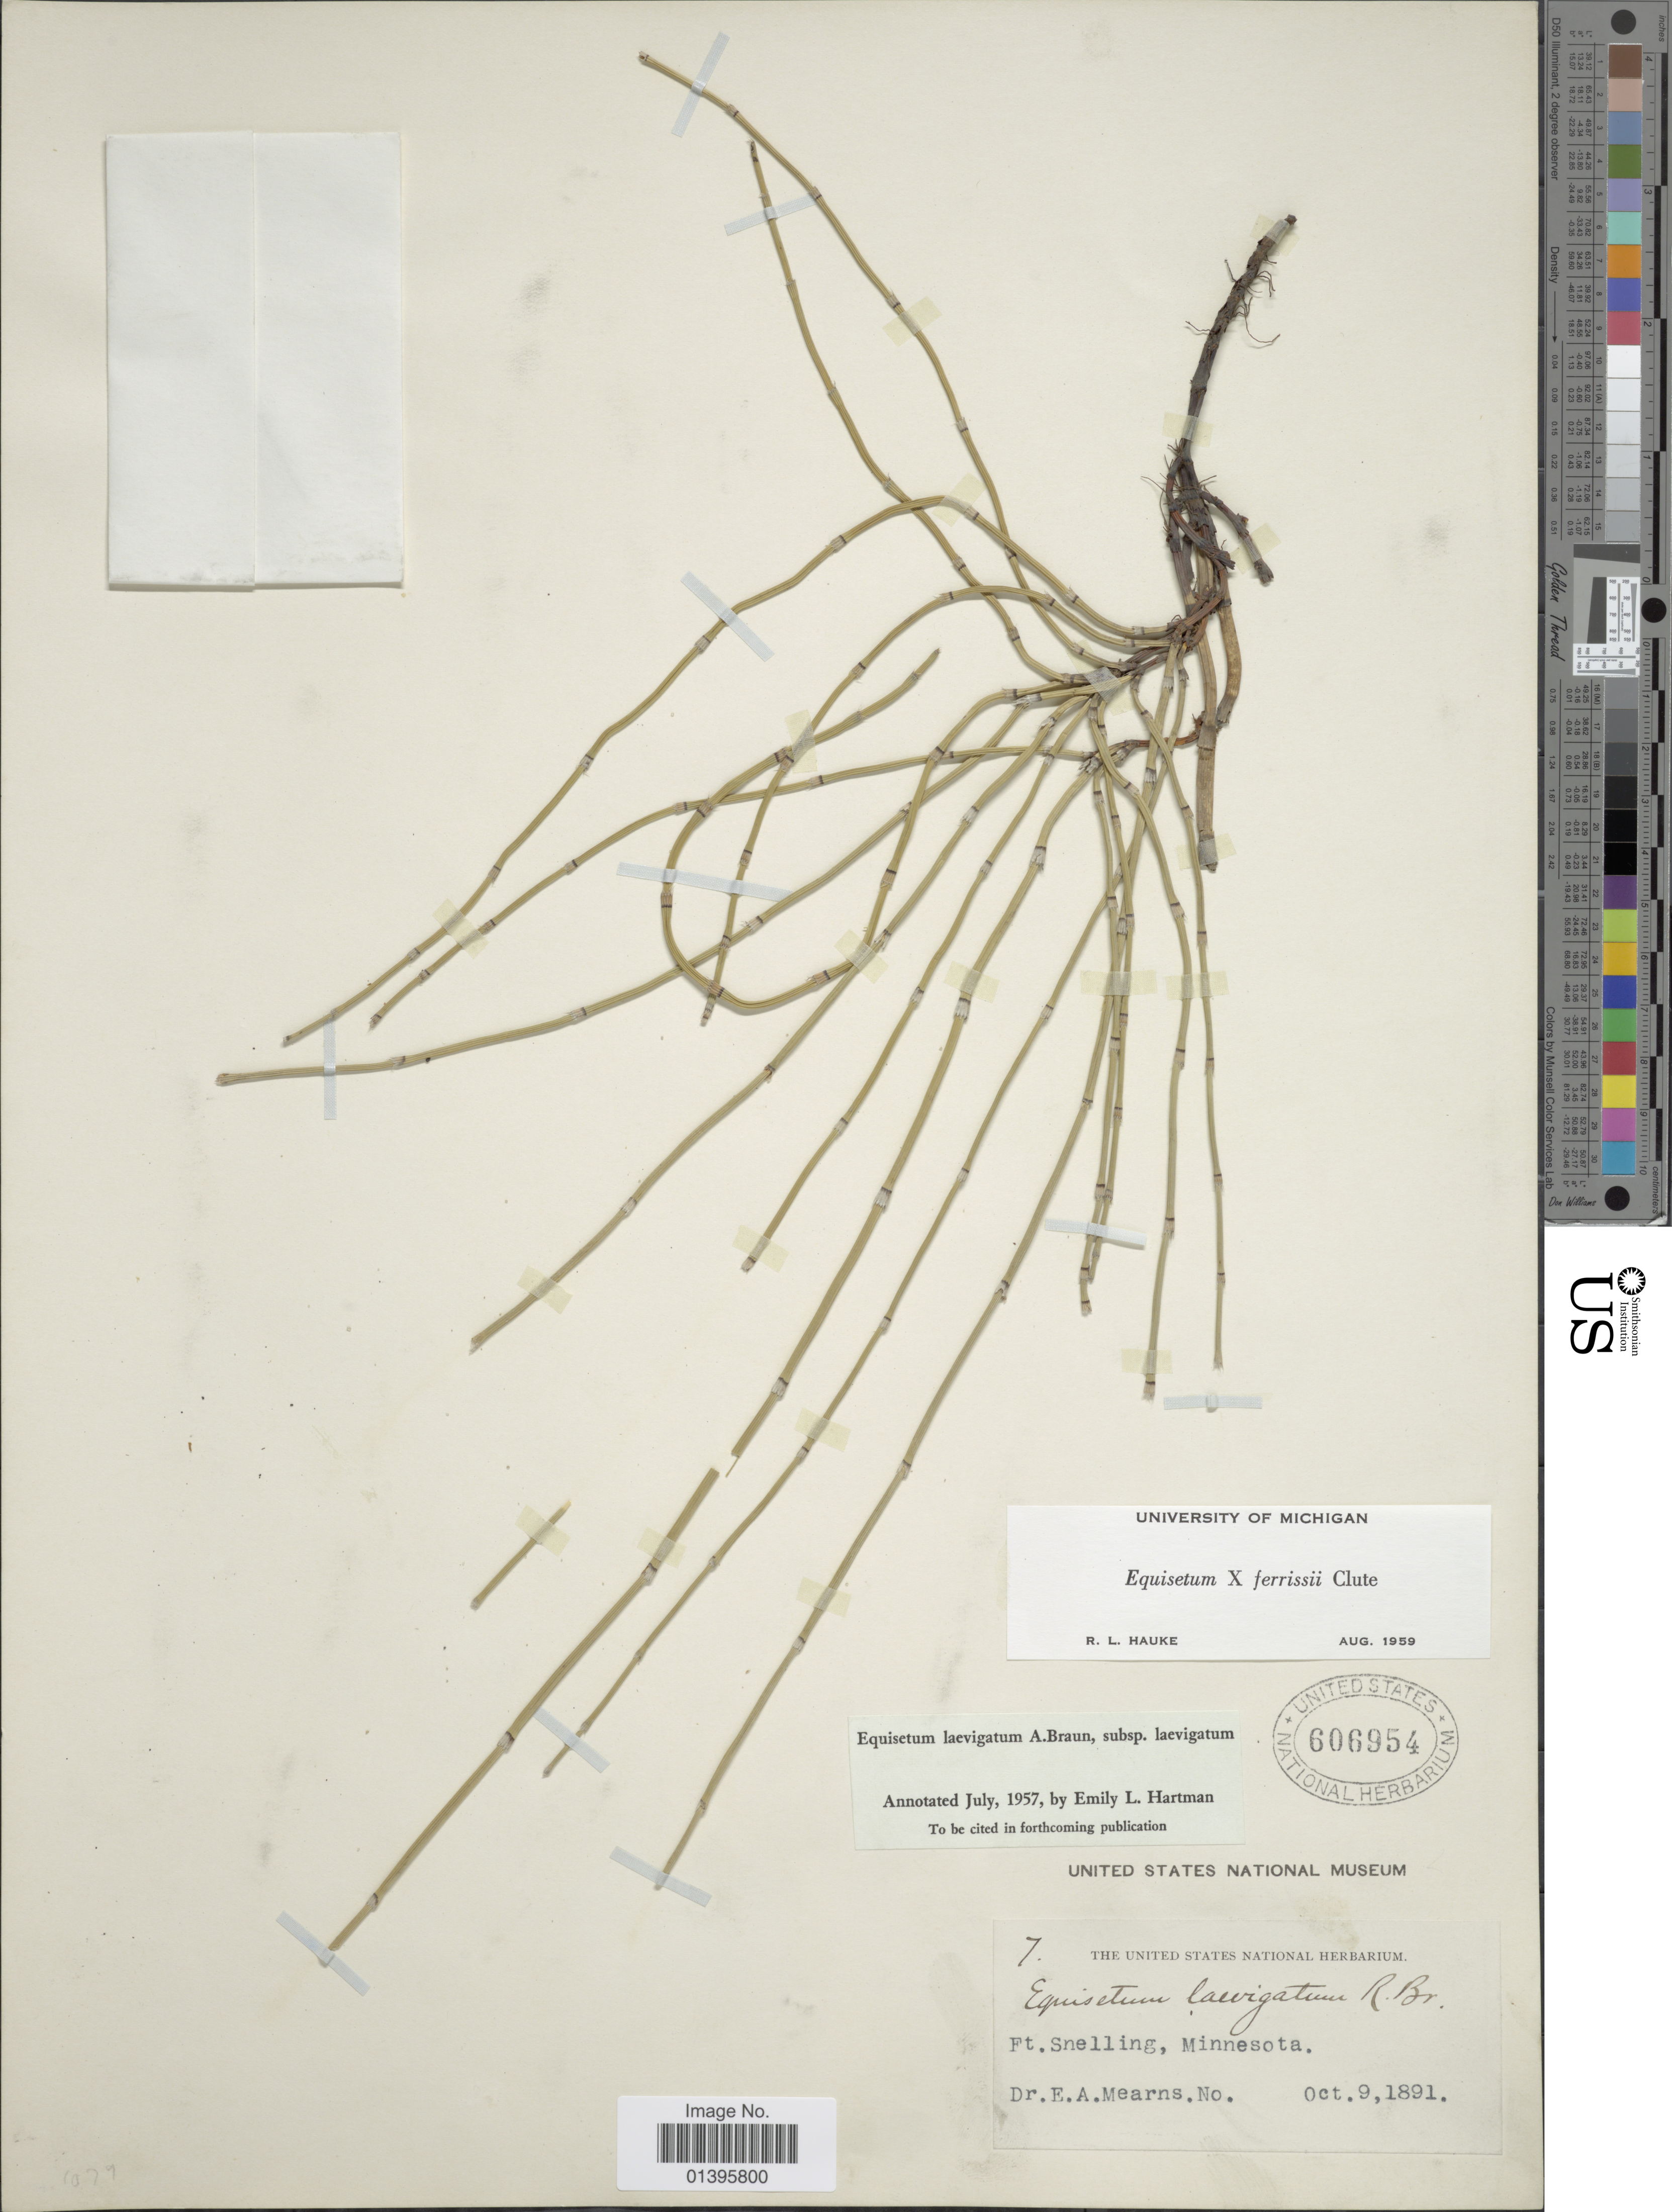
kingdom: Plantae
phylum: Tracheophyta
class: Polypodiopsida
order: Equisetales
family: Equisetaceae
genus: Equisetum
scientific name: Equisetum x ferrissii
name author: Clute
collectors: E. A. Mearns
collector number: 7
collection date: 1891-10-09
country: United States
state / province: Minnesota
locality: Ft. Snelling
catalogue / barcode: US 606954